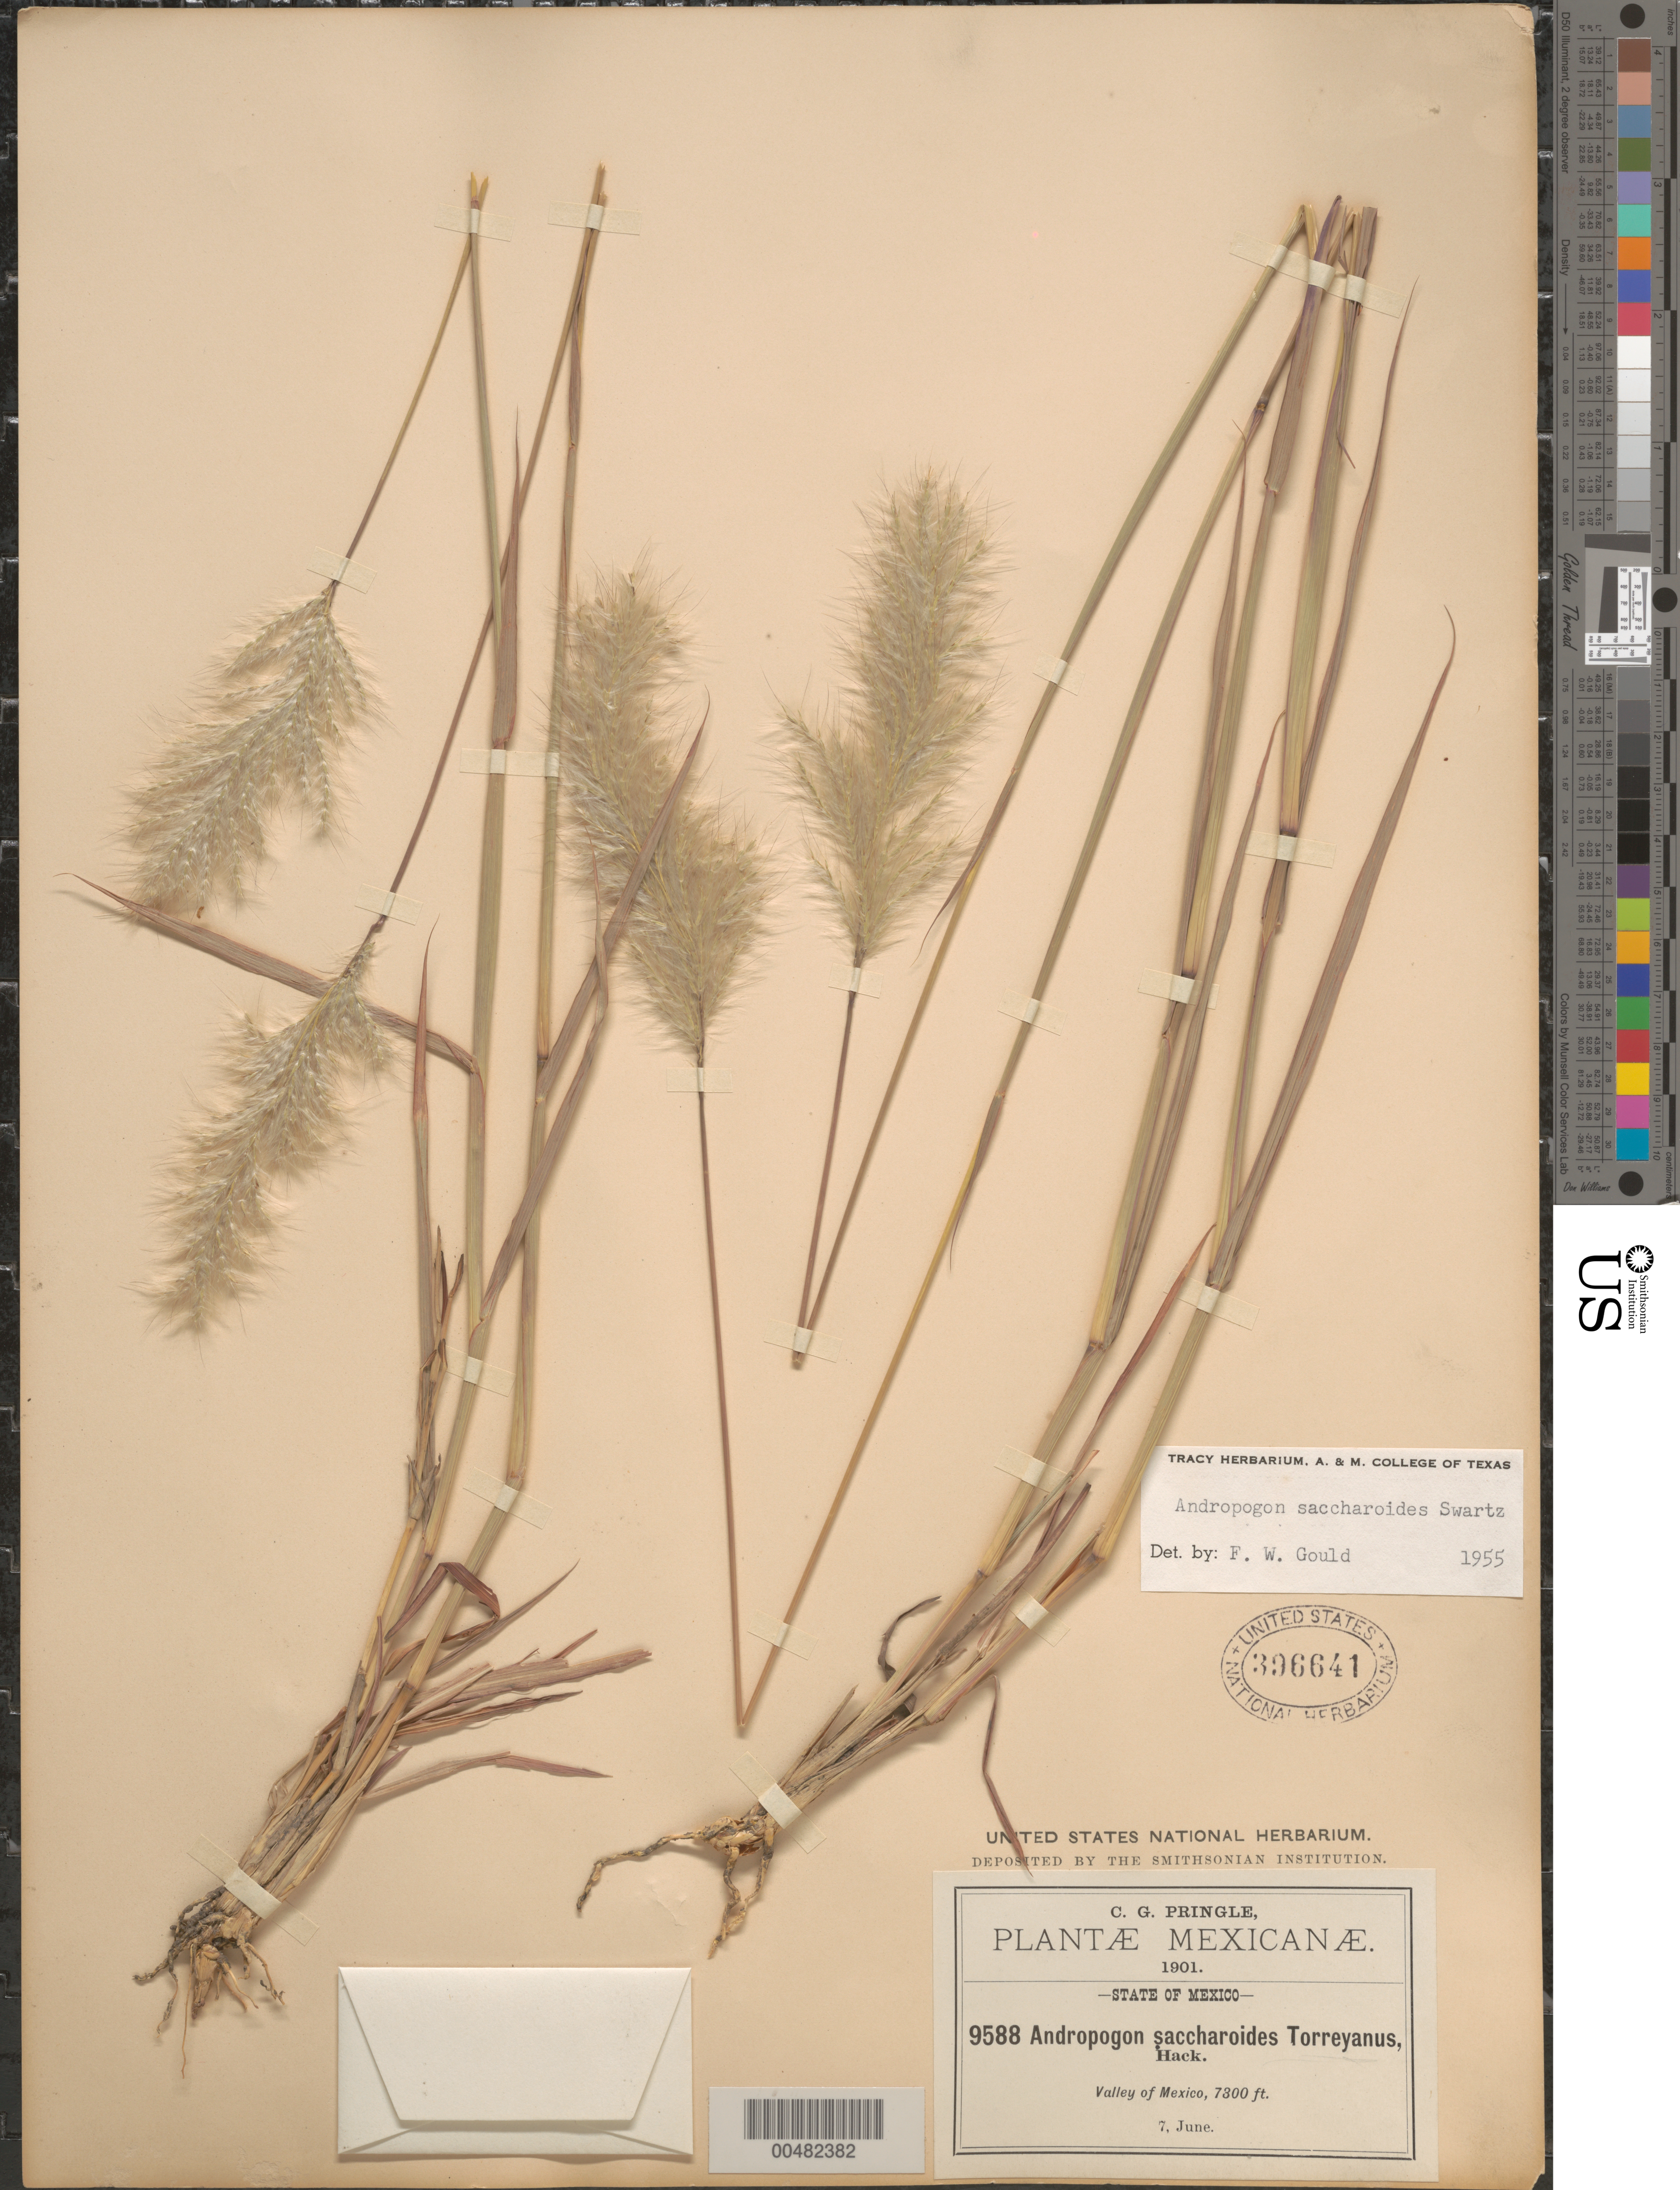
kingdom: Plantae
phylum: Tracheophyta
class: Liliopsida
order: Poales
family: Poaceae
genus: Bothriochloa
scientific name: Bothriochloa saccharoides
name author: (Sw.) Rydb.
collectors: C. G. Pringle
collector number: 9588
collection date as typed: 7 Jun 1901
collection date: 1901-06-07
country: Mexico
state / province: México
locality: Valley of Mexico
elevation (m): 2377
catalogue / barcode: US 396641